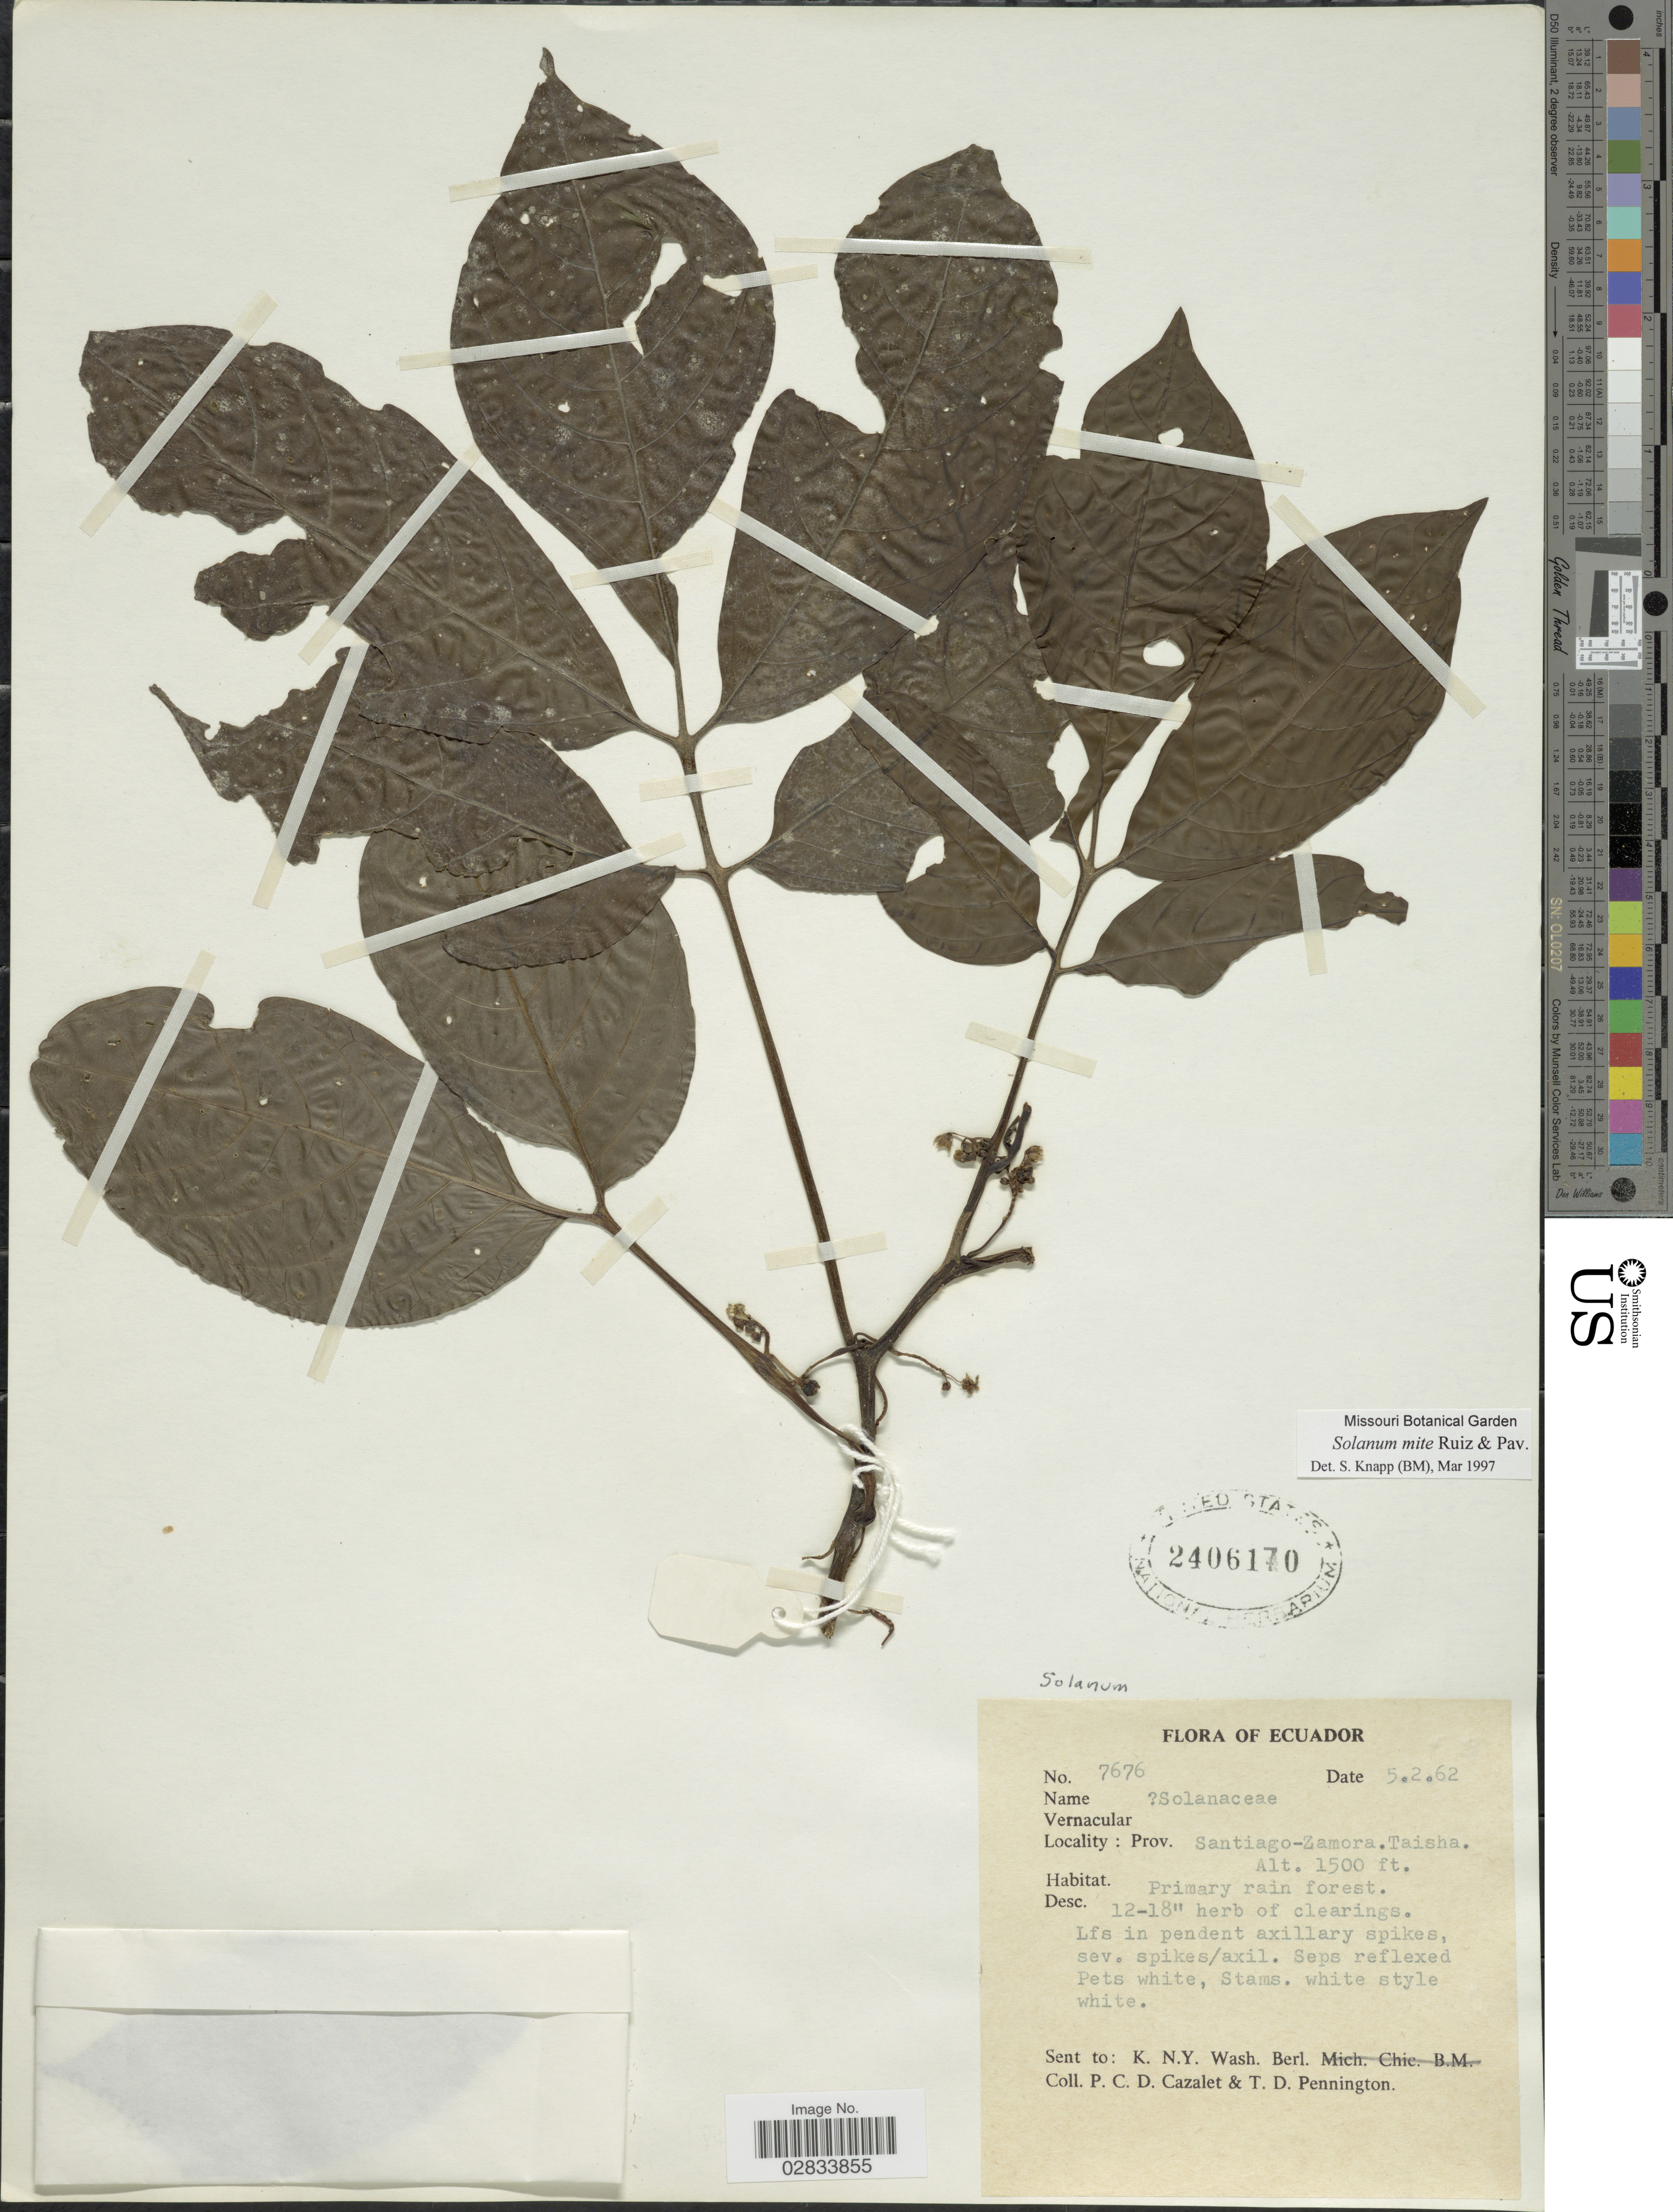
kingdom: Plantae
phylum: Tracheophyta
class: Magnoliopsida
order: Solanales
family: Solanaceae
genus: Solanum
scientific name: Solanum mite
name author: Ruiz & Pav.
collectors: P. C. D. Cazalet & T. D. Pennington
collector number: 7676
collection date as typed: Transcribed d/m/y: 5/2/62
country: Ecuador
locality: Prov. Santiago-Zamora, Taisha.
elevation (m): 457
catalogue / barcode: US 2406170